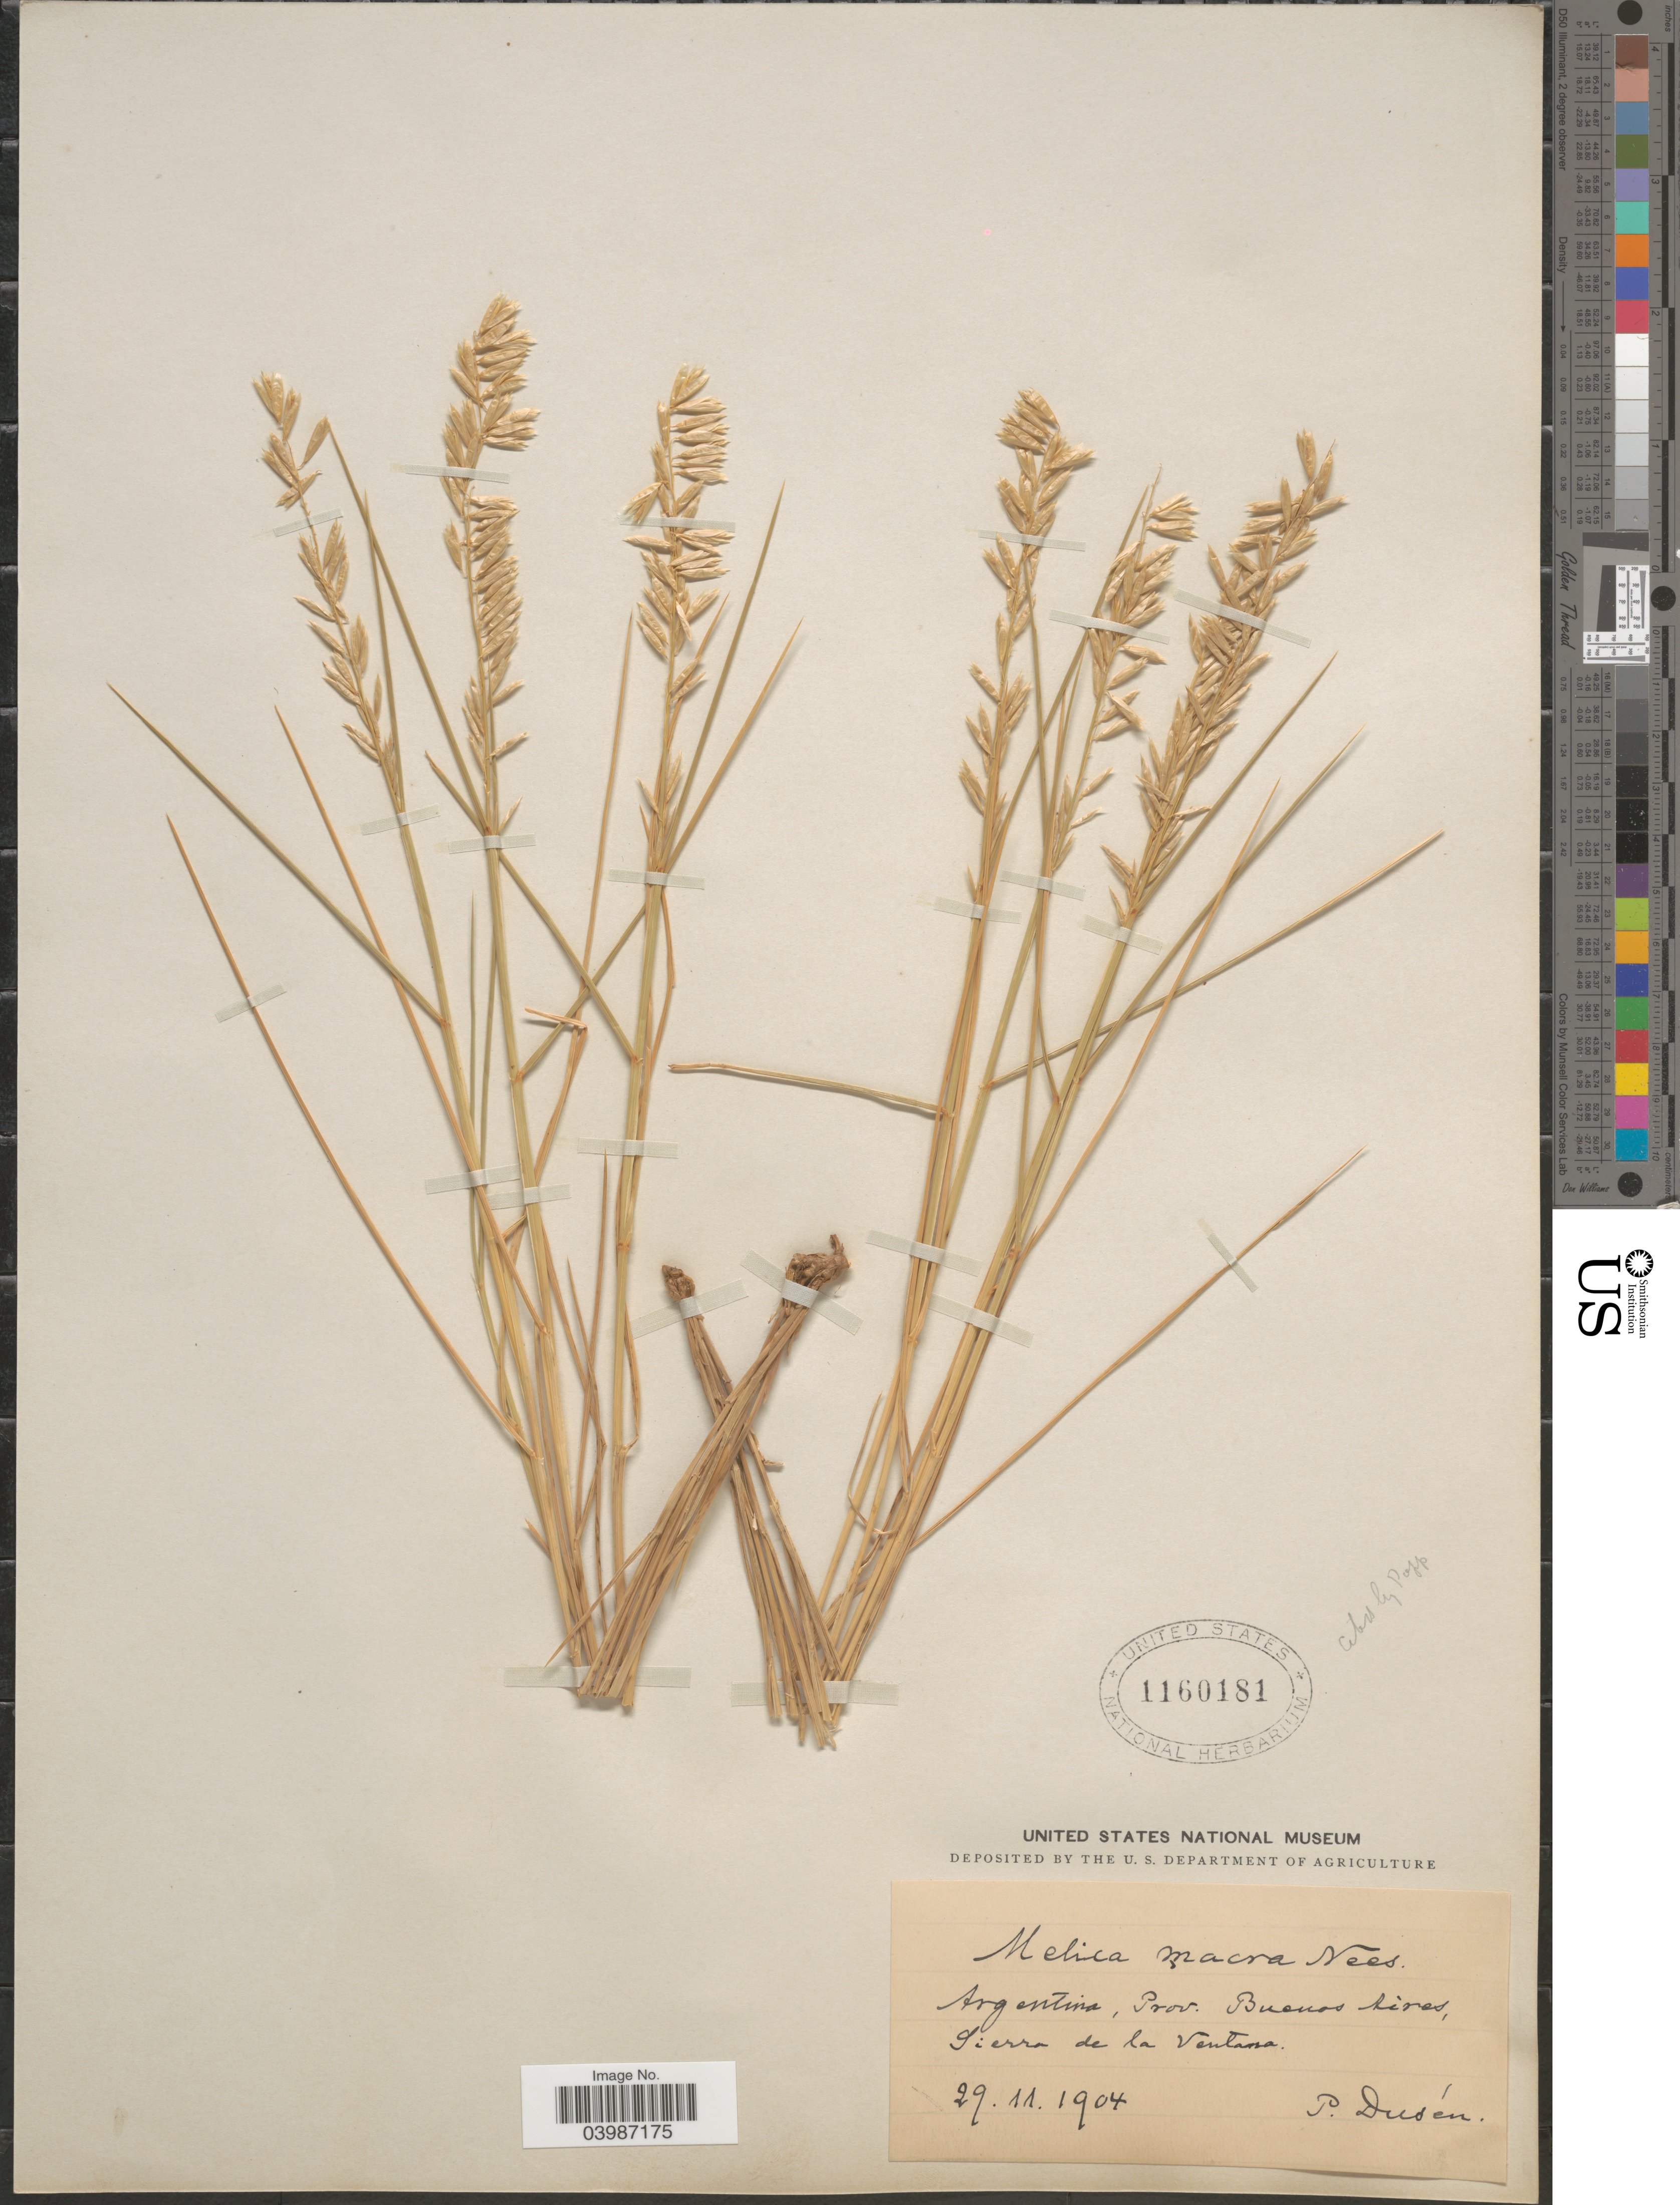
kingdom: Plantae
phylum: Tracheophyta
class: Liliopsida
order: Poales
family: Poaceae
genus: Melica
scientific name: Melica macra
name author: Nees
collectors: P. Dusén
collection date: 1904-11-29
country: Argentina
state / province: Buenos Aires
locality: Sierra de la Ventana.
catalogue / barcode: US 1160181